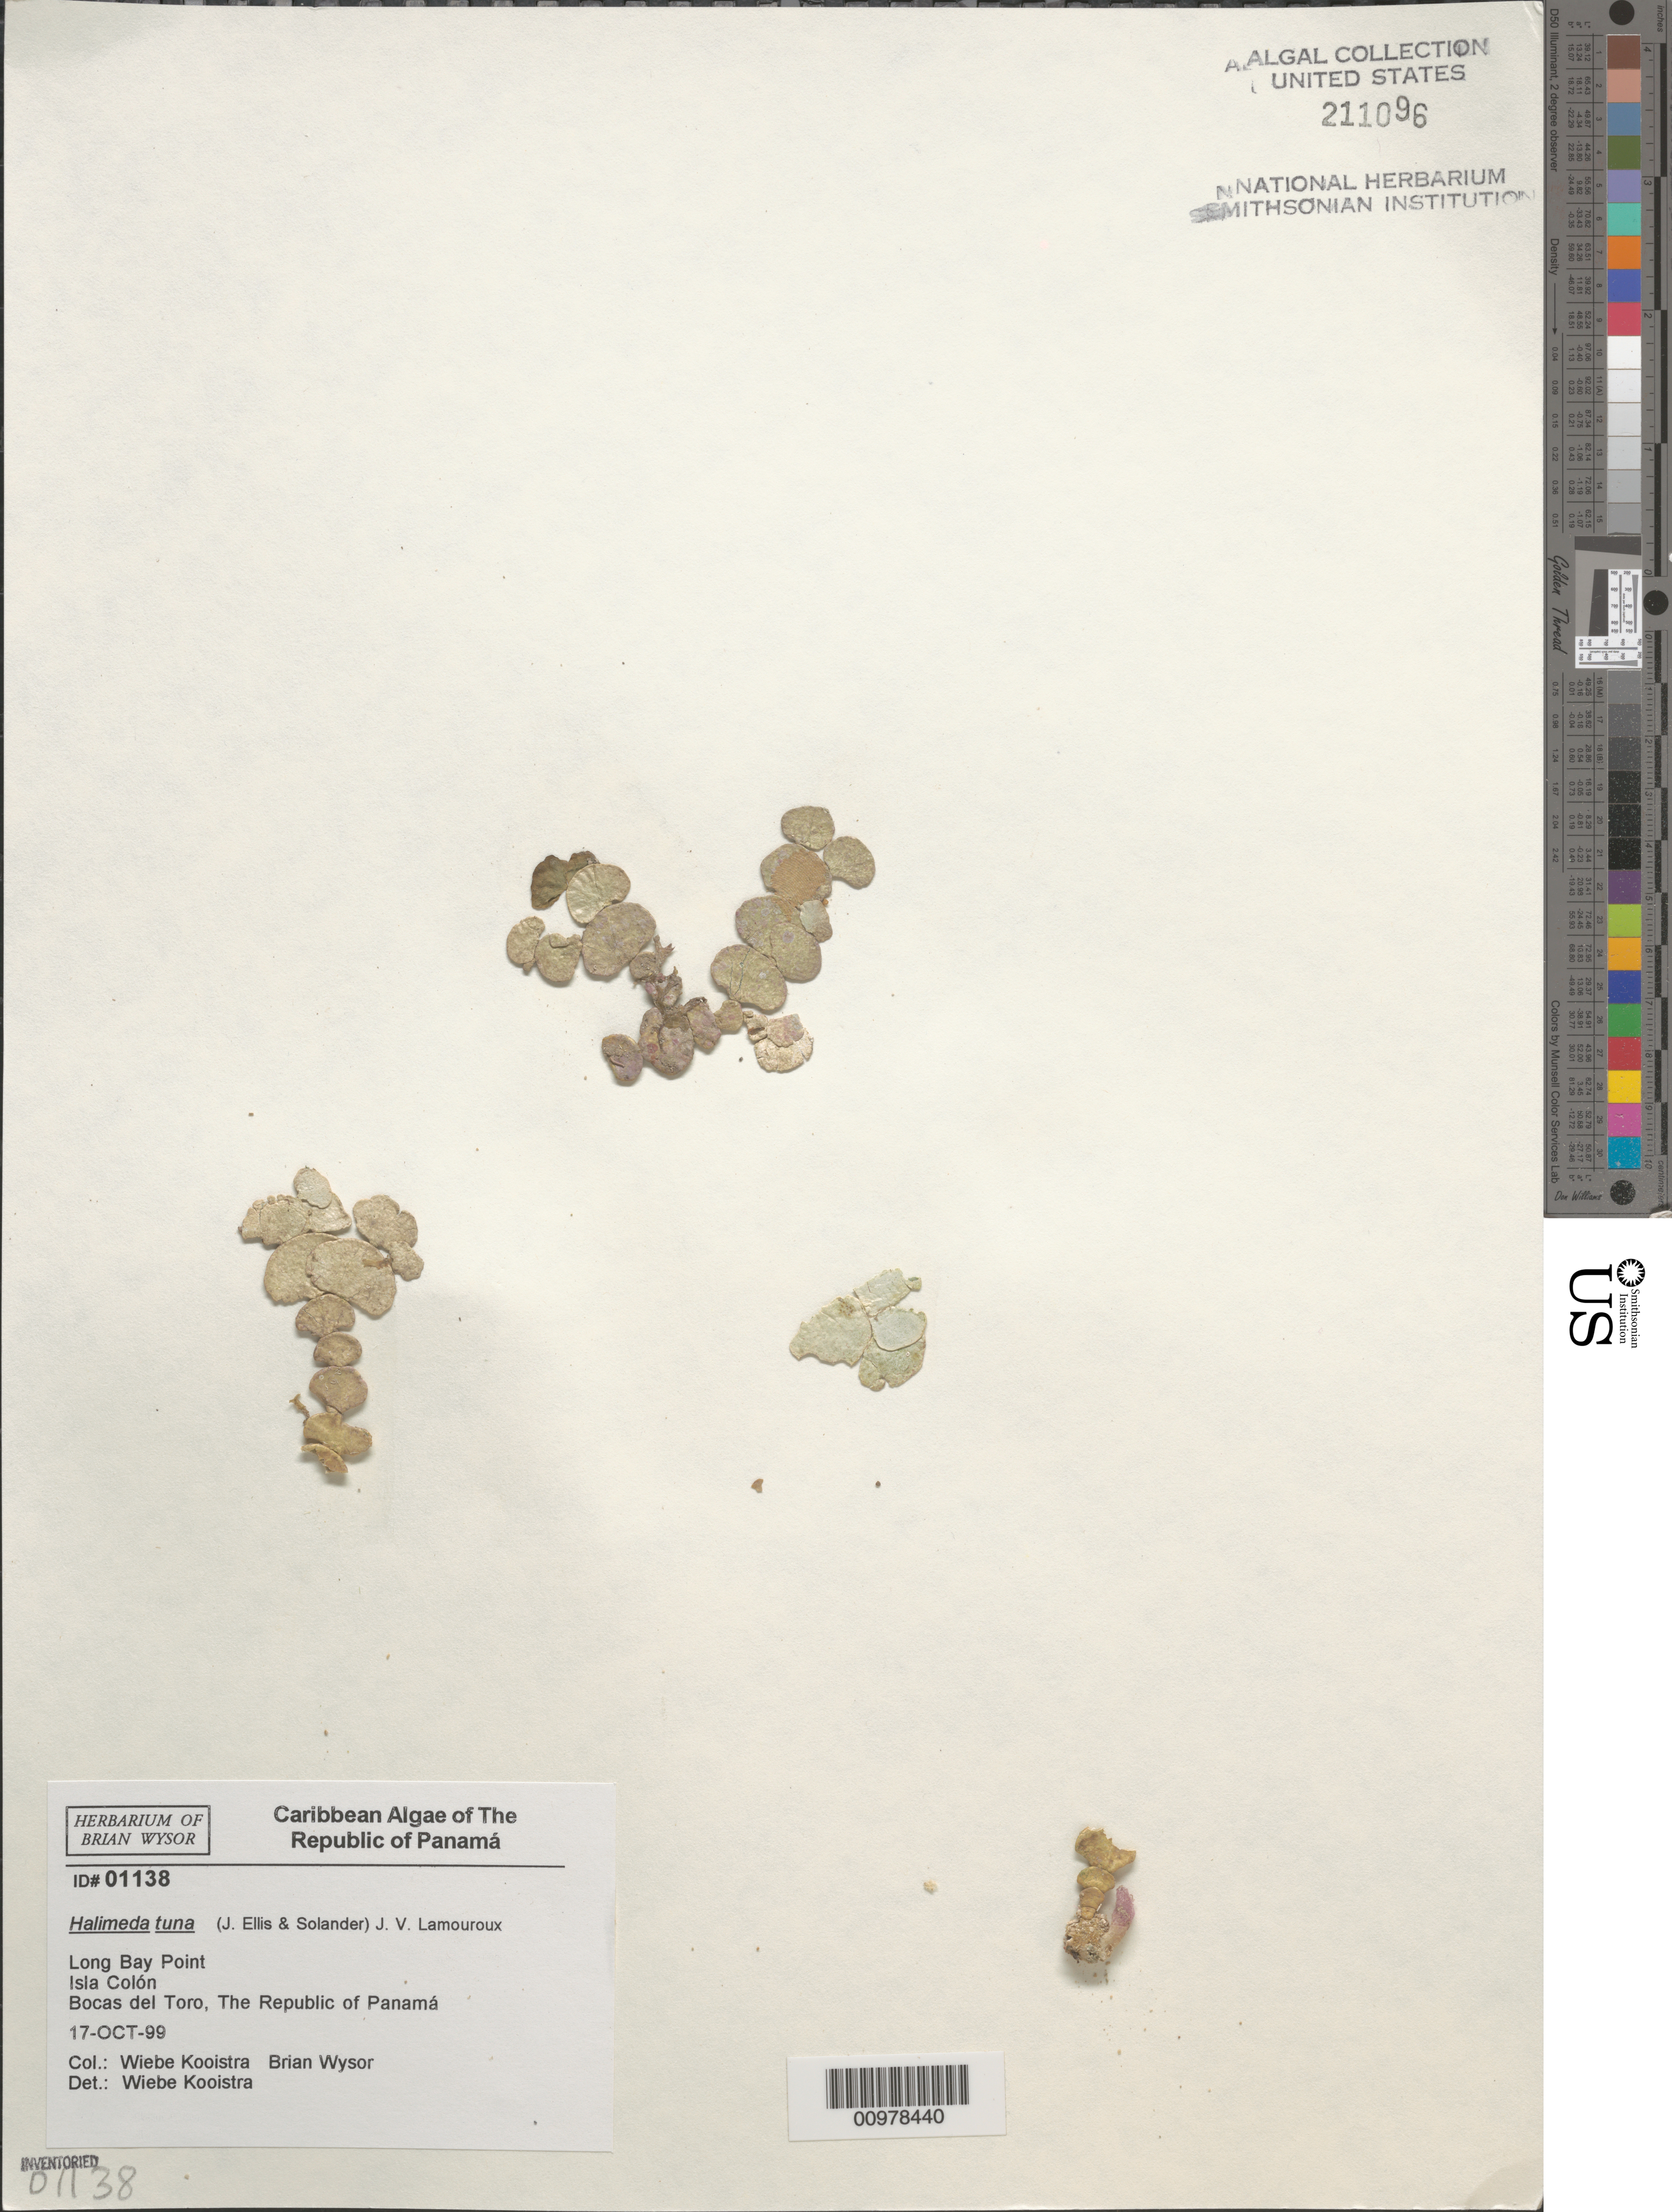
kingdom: Plantae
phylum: Chlorophyta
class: Ulvophyceae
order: Bryopsidales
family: Halimedaceae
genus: Halimeda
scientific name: Halimeda tuna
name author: (J. Ellis & Sol.) J.V.Lamouroux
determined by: Kooistra, Wiebe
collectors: B. Wysor & W. Kooistra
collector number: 01138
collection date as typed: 17 Oct 1999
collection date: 1999-10-17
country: Panama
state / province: Bocas del Toro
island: Colón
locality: Long Bay Point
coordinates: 9 24' 00" N, 82 13' 39" W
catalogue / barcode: US 211096